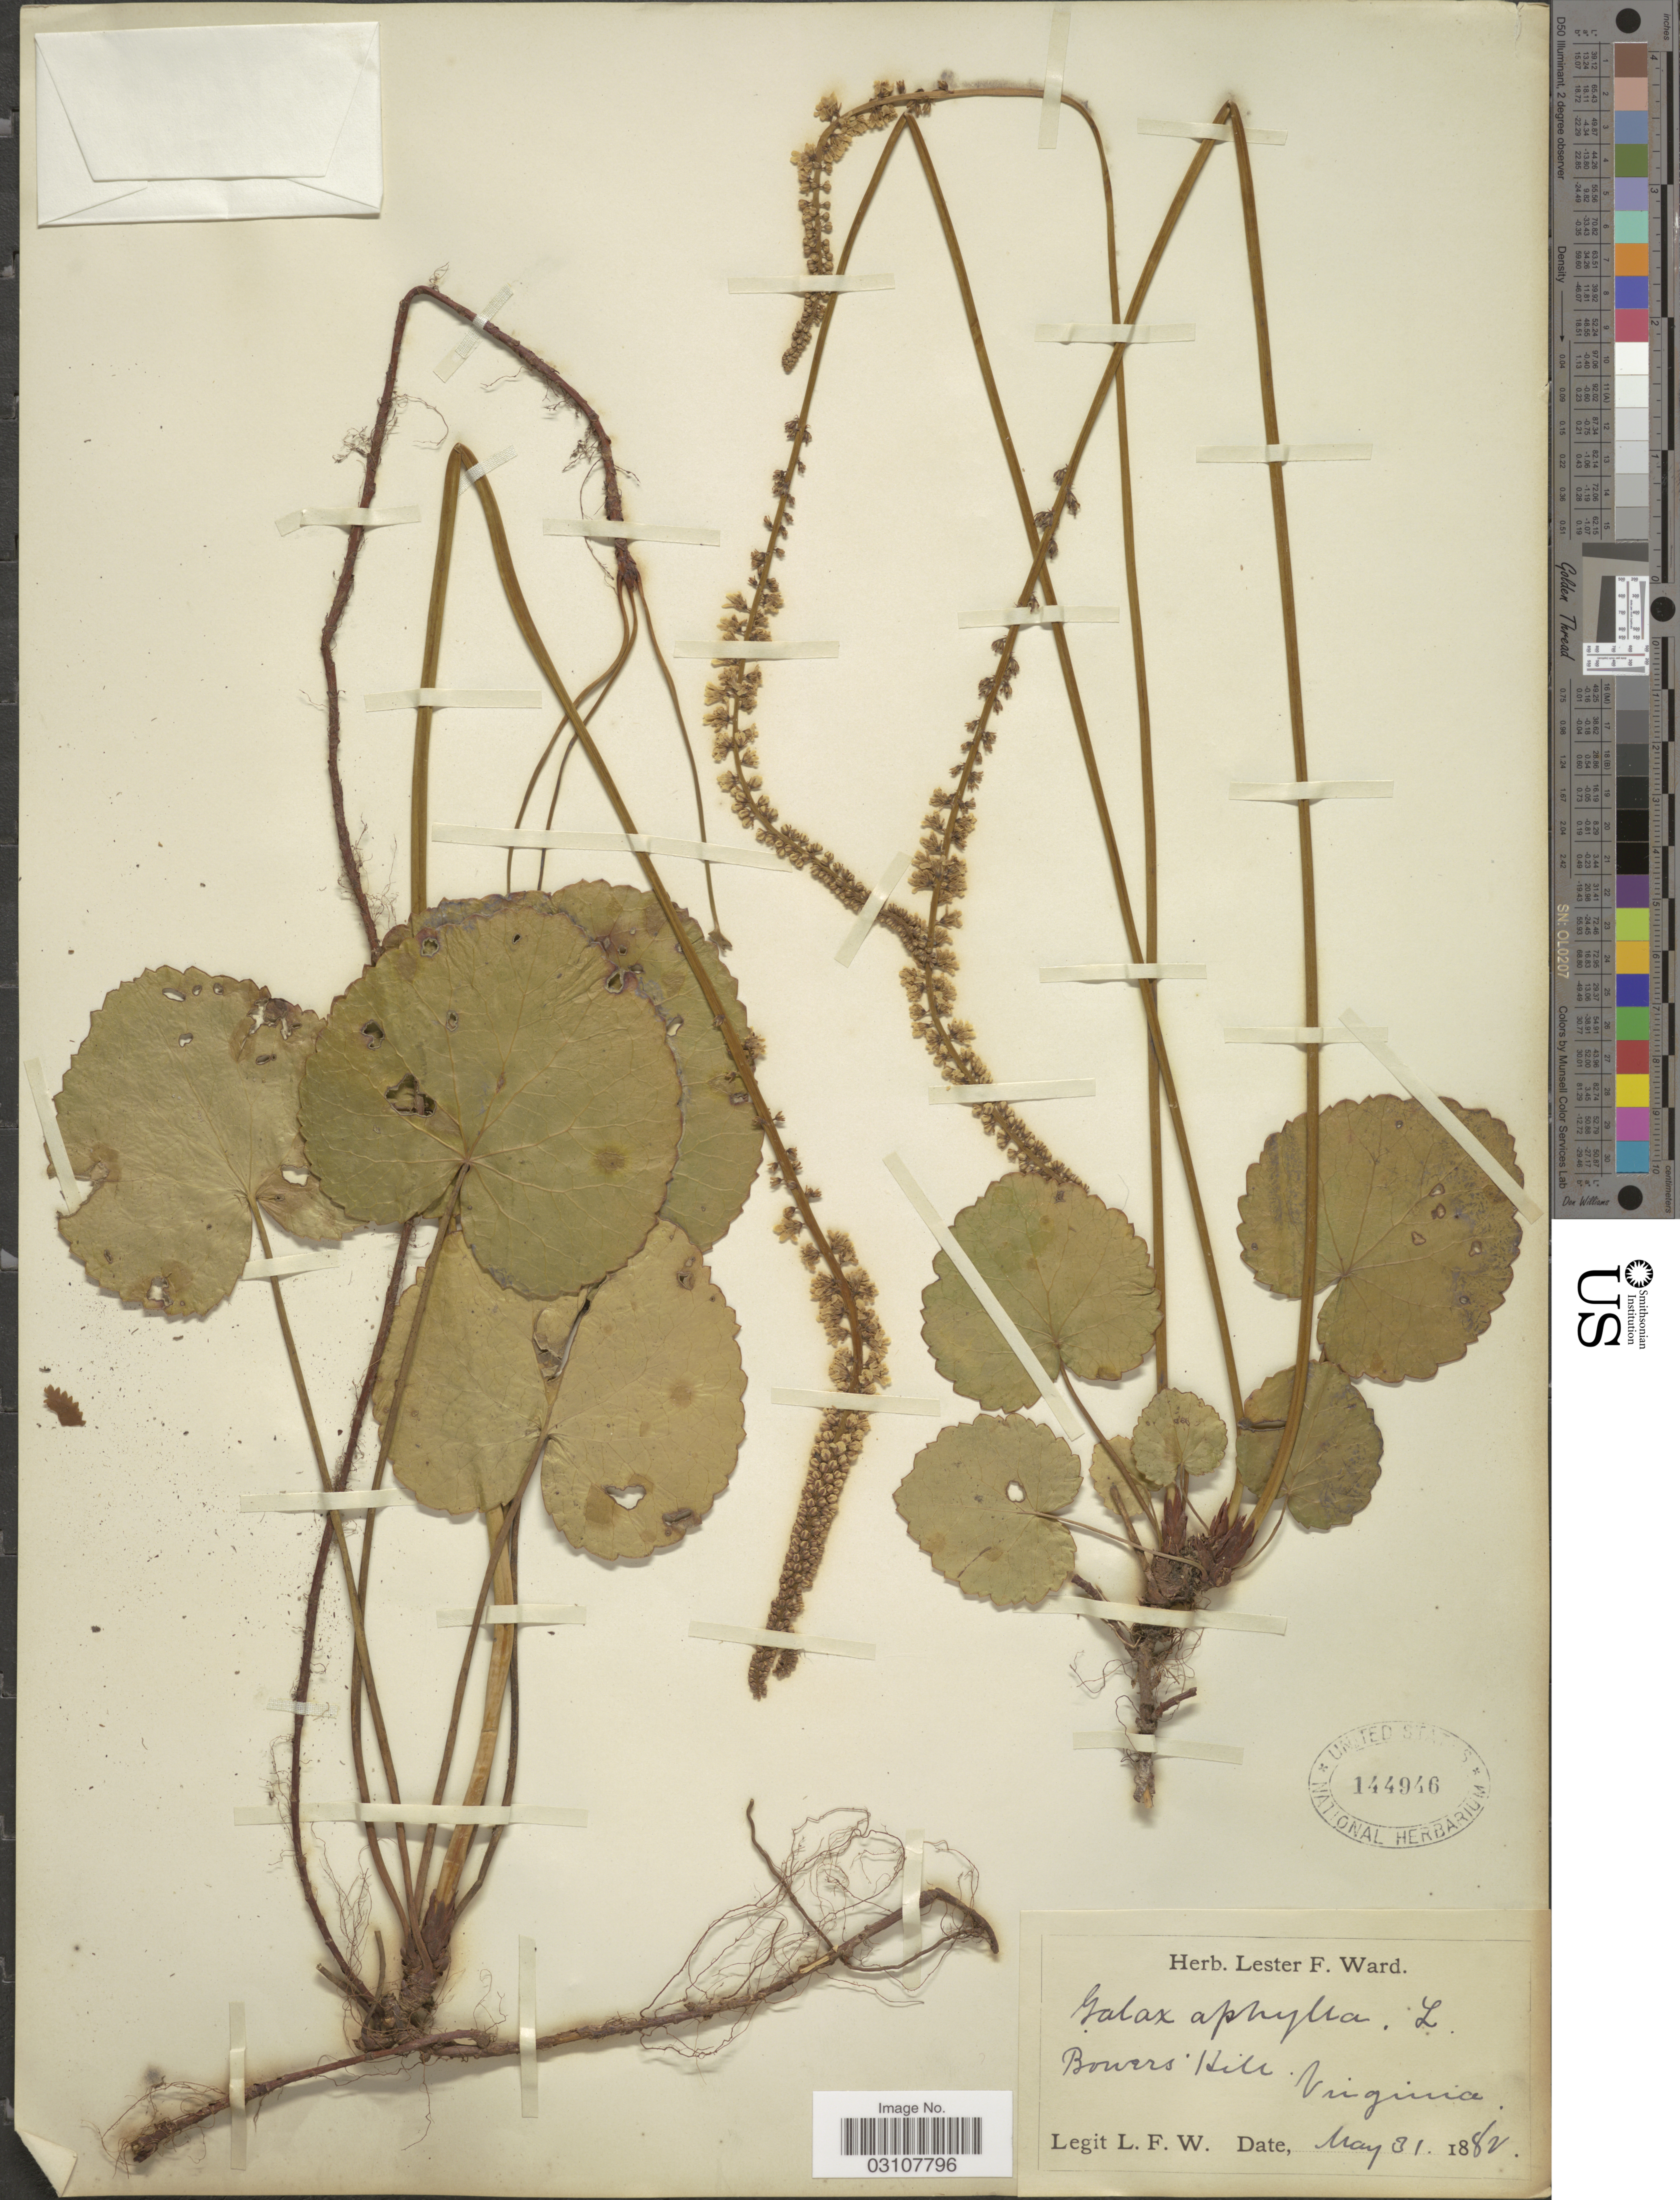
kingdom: Plantae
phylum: Tracheophyta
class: Magnoliopsida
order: Ericales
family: Diapensiaceae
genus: Galax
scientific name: Galax urceolata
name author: (Poir.) Brummitt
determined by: Gaynor, Michelle L., (FLAS), University of Florida (UNITED STATES)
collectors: L. F. Ward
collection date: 1882-05-31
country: United States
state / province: Virginia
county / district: City of Chesapeake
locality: Bowers' Hill.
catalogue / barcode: US 144946